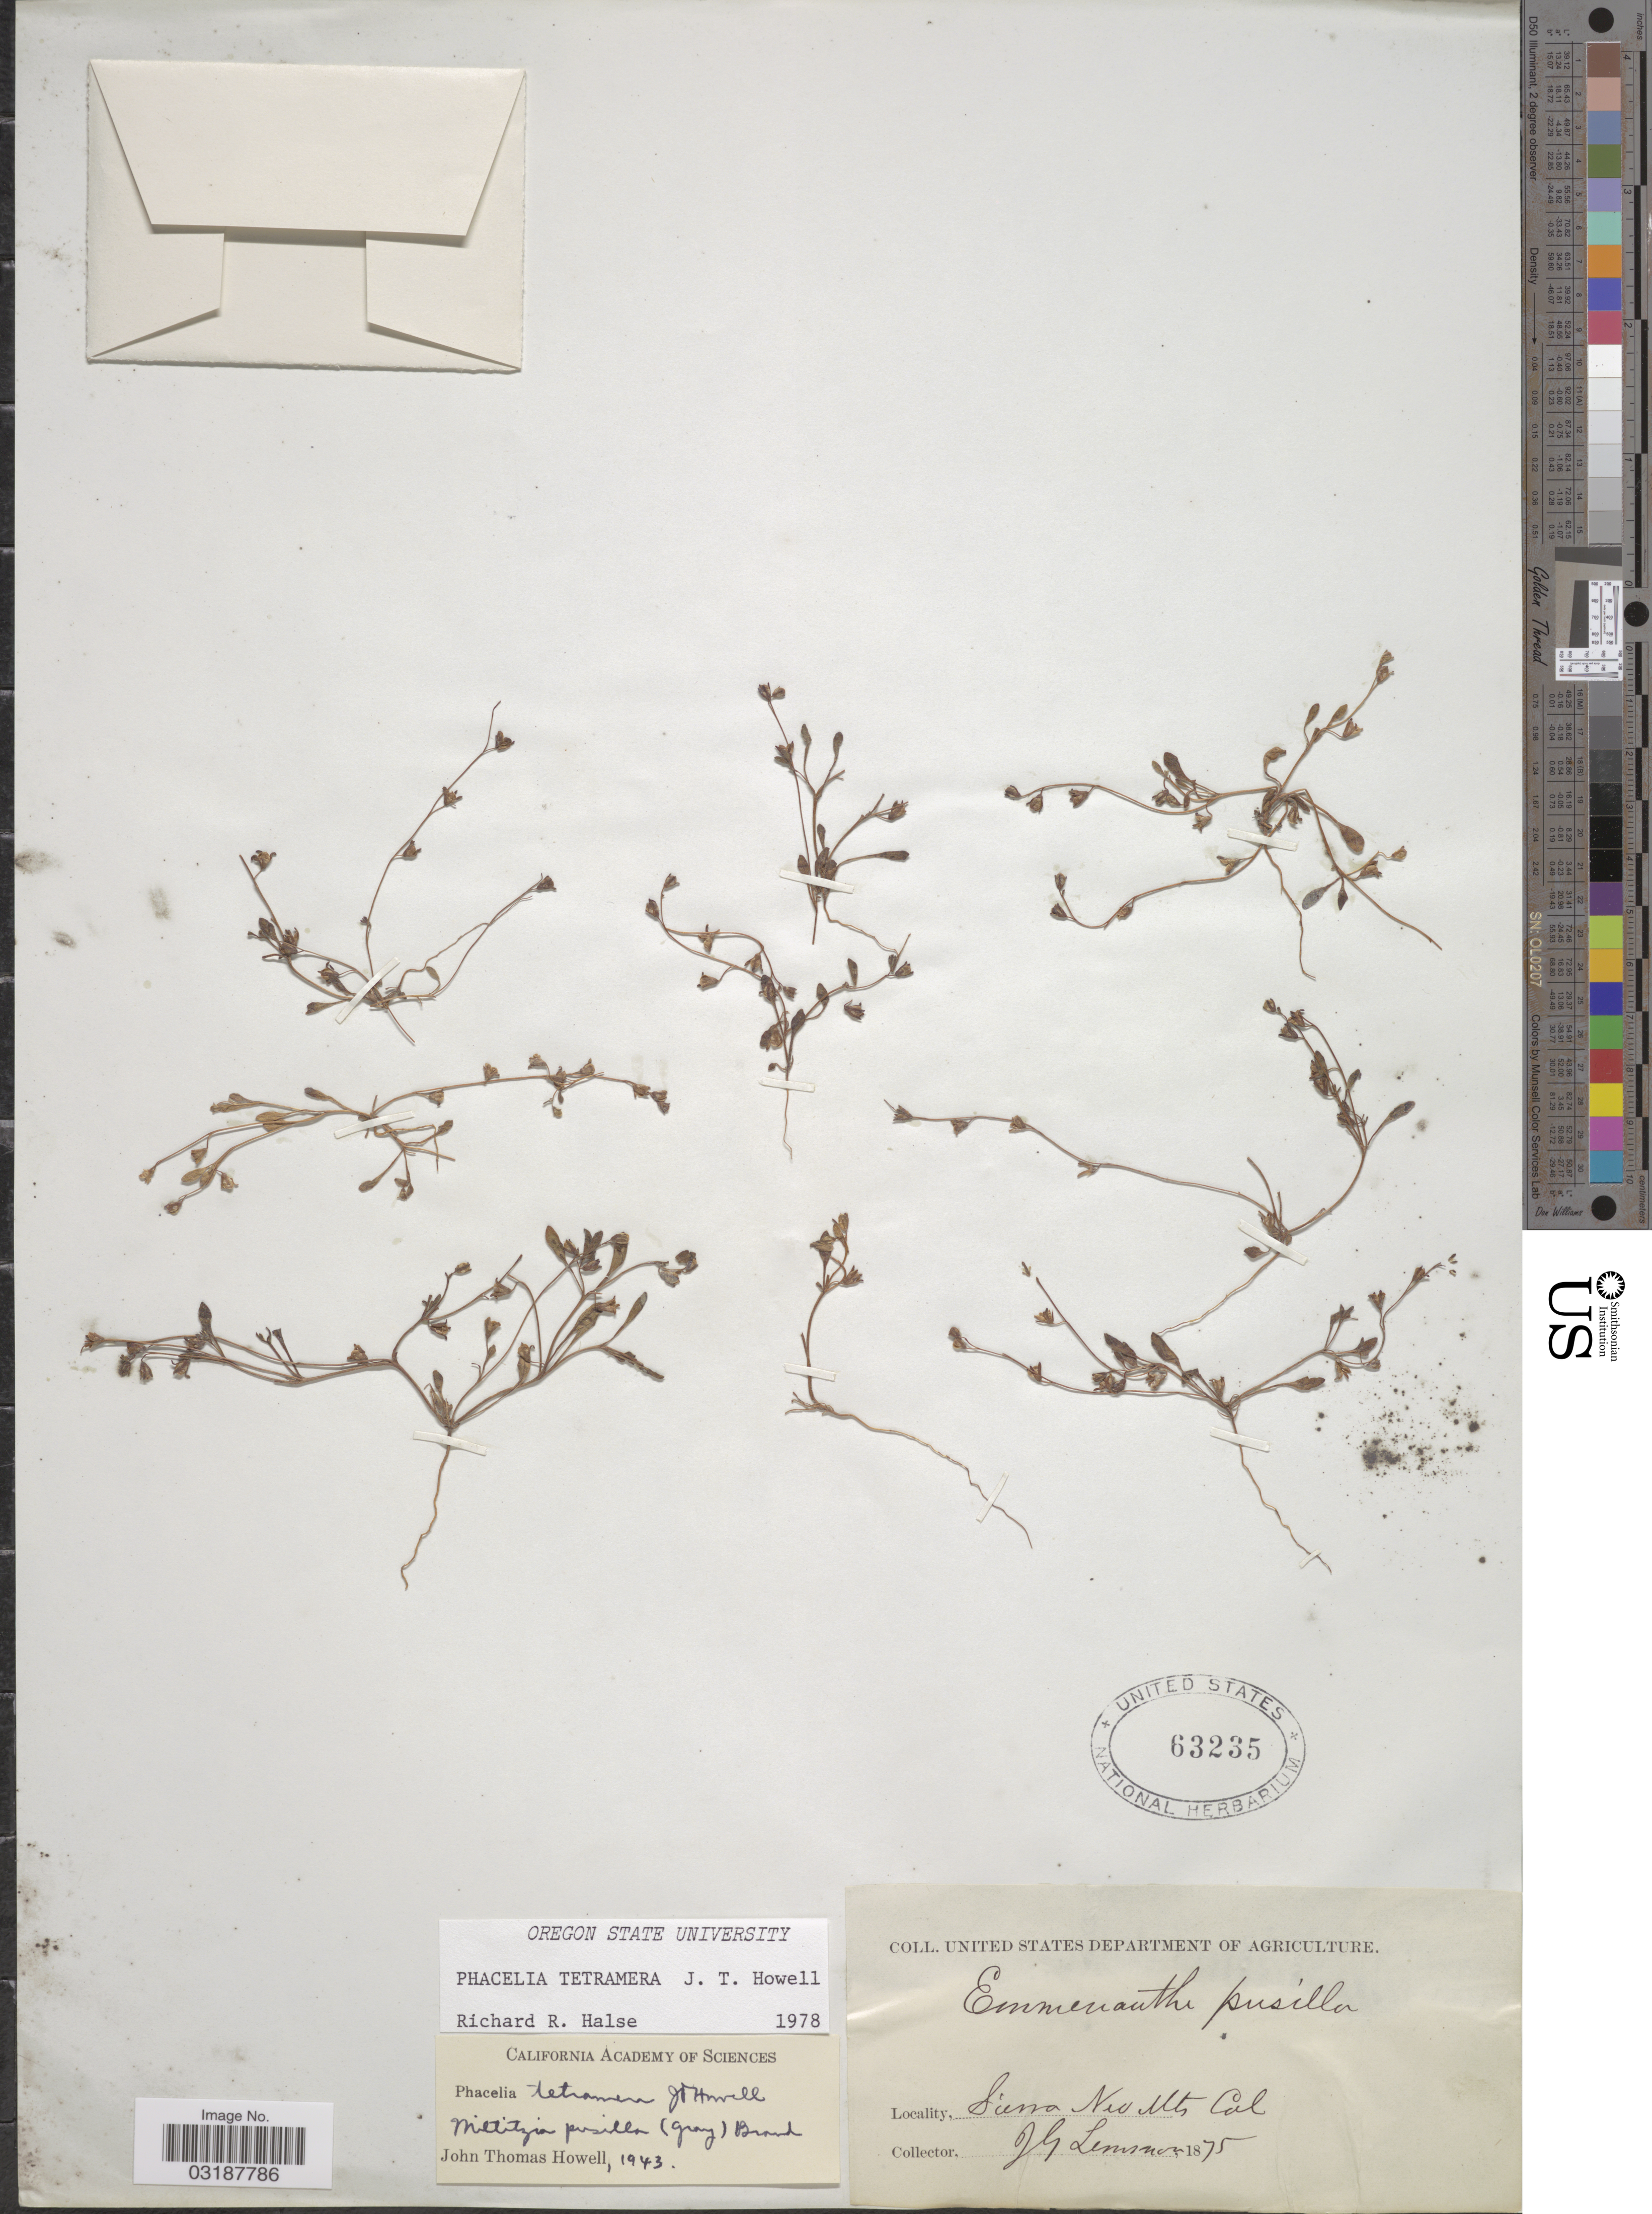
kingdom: Plantae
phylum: Tracheophyta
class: Magnoliopsida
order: Boraginales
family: Hydrophyllaceae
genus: Phacelia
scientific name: Phacelia tetramera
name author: J.T. Howell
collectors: J. Lemmon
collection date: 1875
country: United States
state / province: California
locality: Sierra Nev Mts., Cal.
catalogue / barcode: US 63235